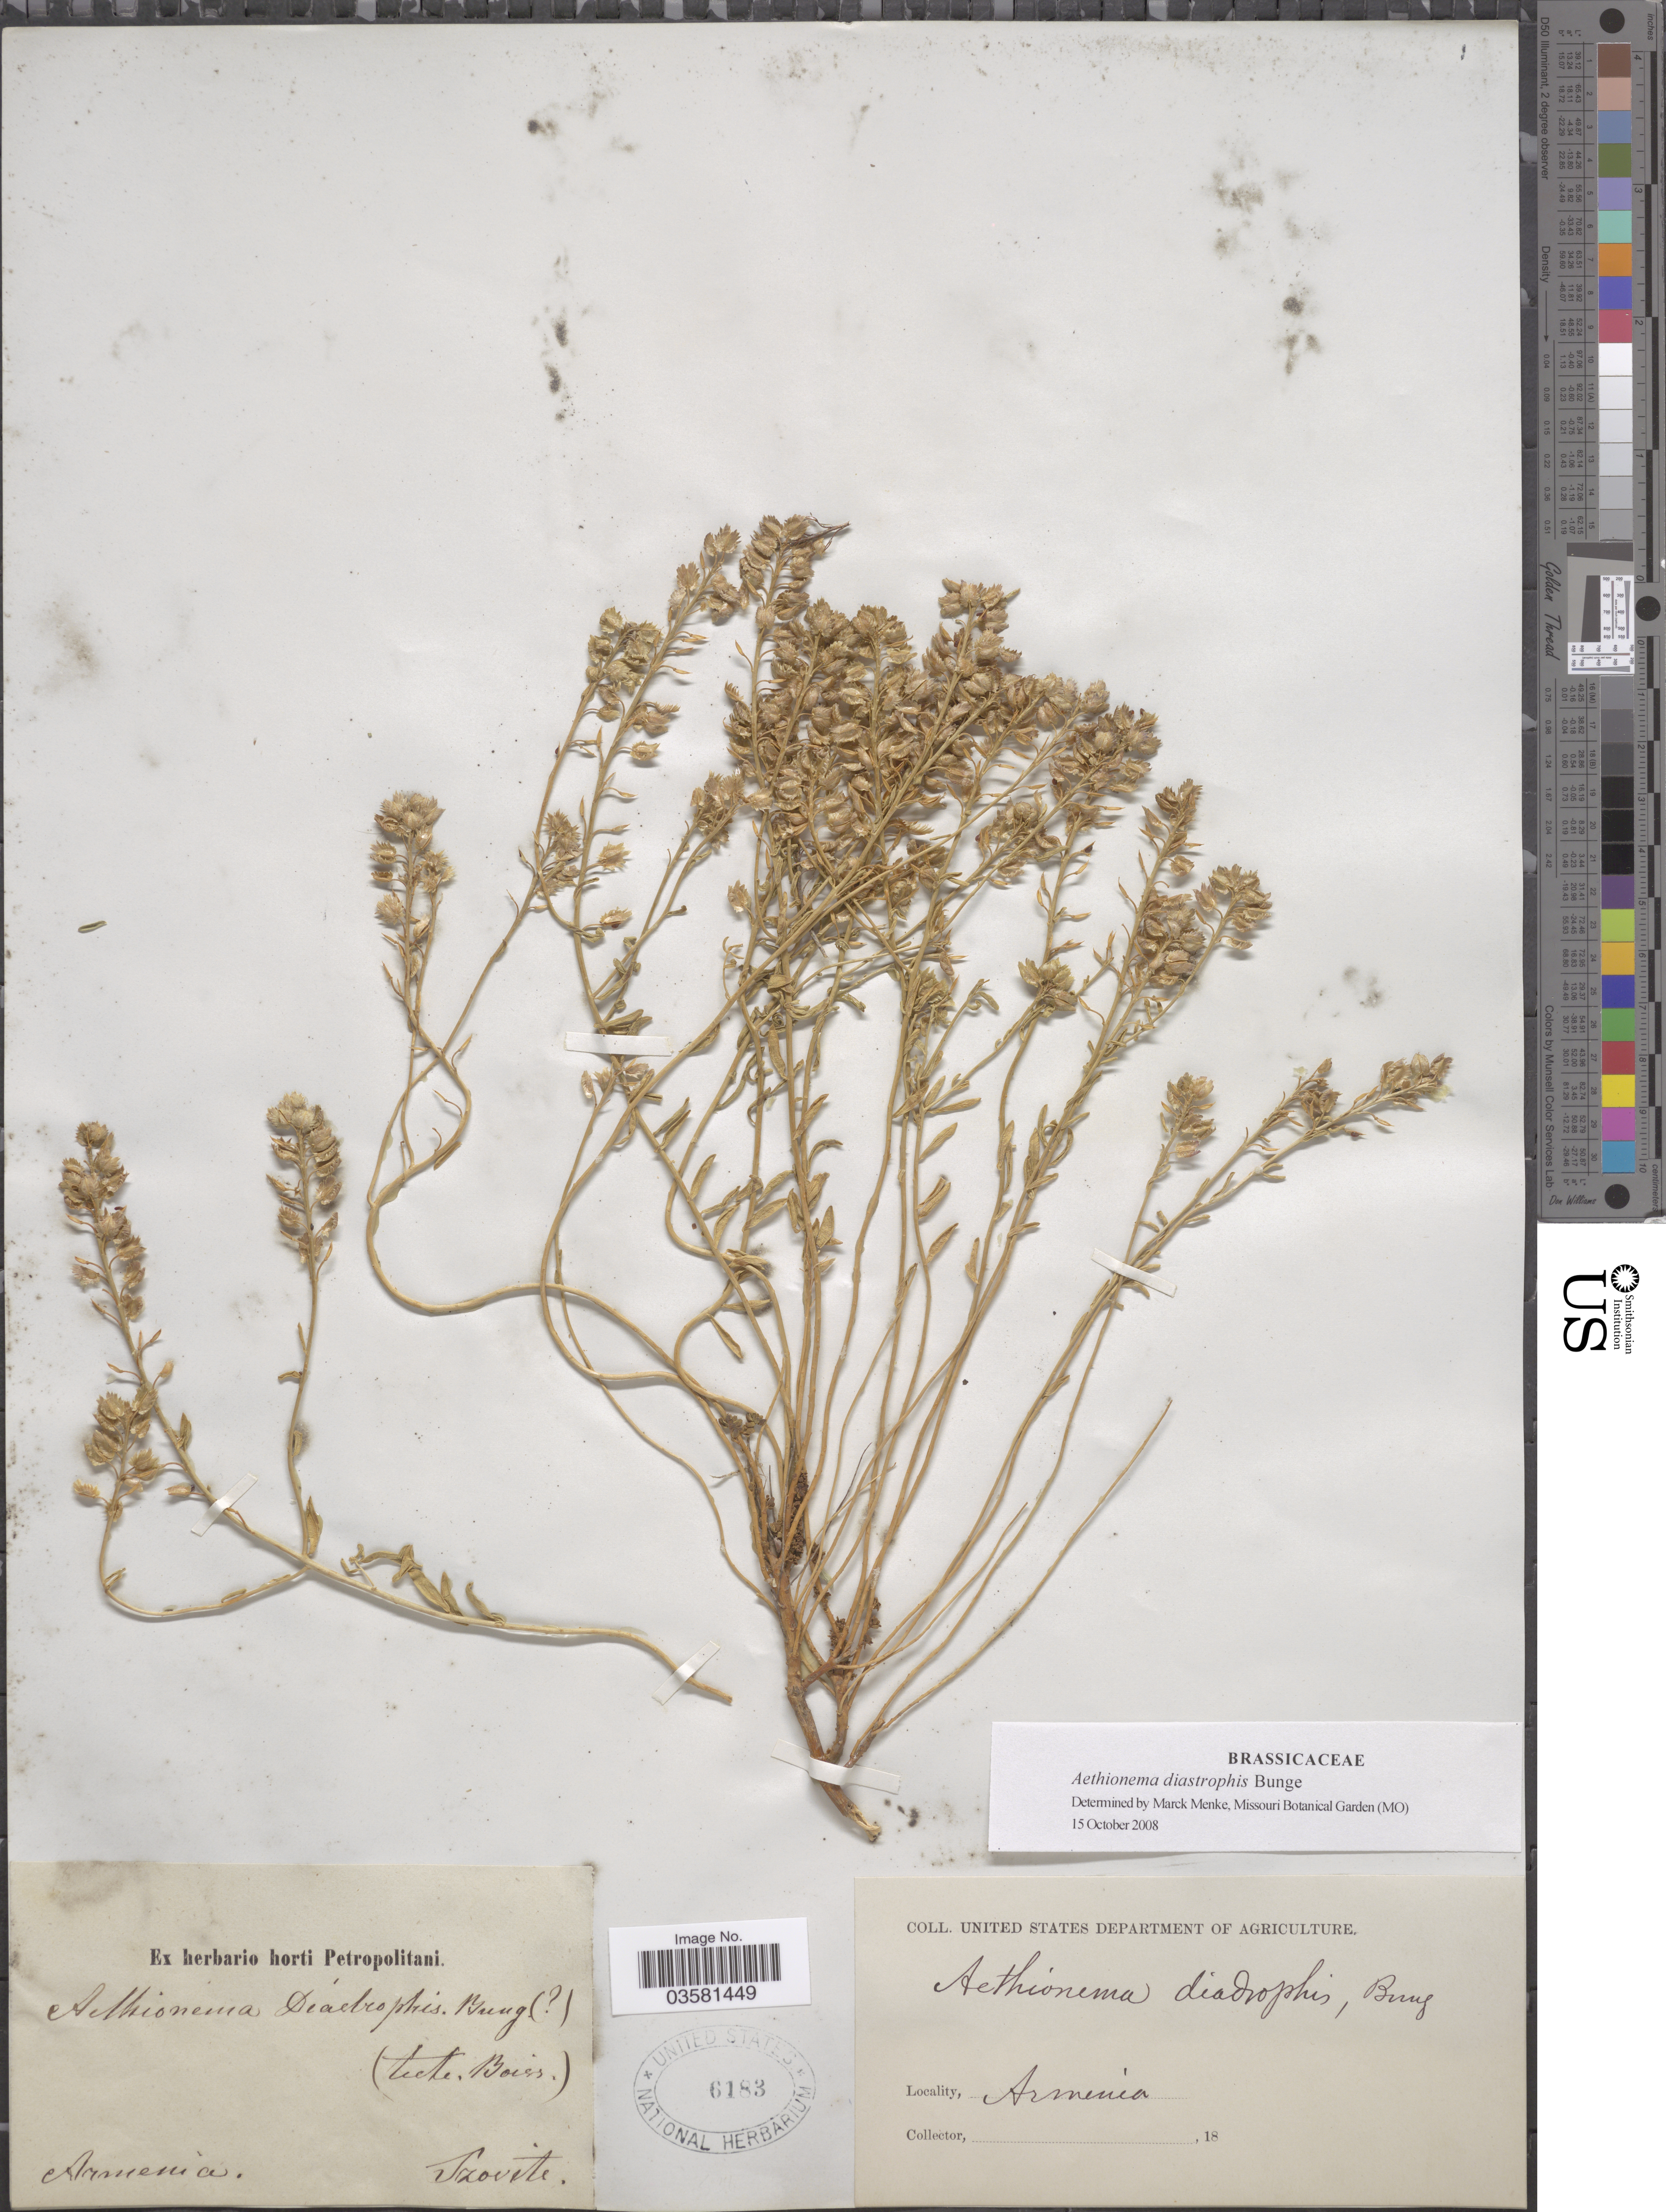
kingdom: Plantae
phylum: Tracheophyta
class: Magnoliopsida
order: Brassicales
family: Brassicaceae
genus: Aethionema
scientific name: Aethionema diastrophis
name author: Bunge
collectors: Szovits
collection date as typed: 18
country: Armenia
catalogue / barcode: US 6183